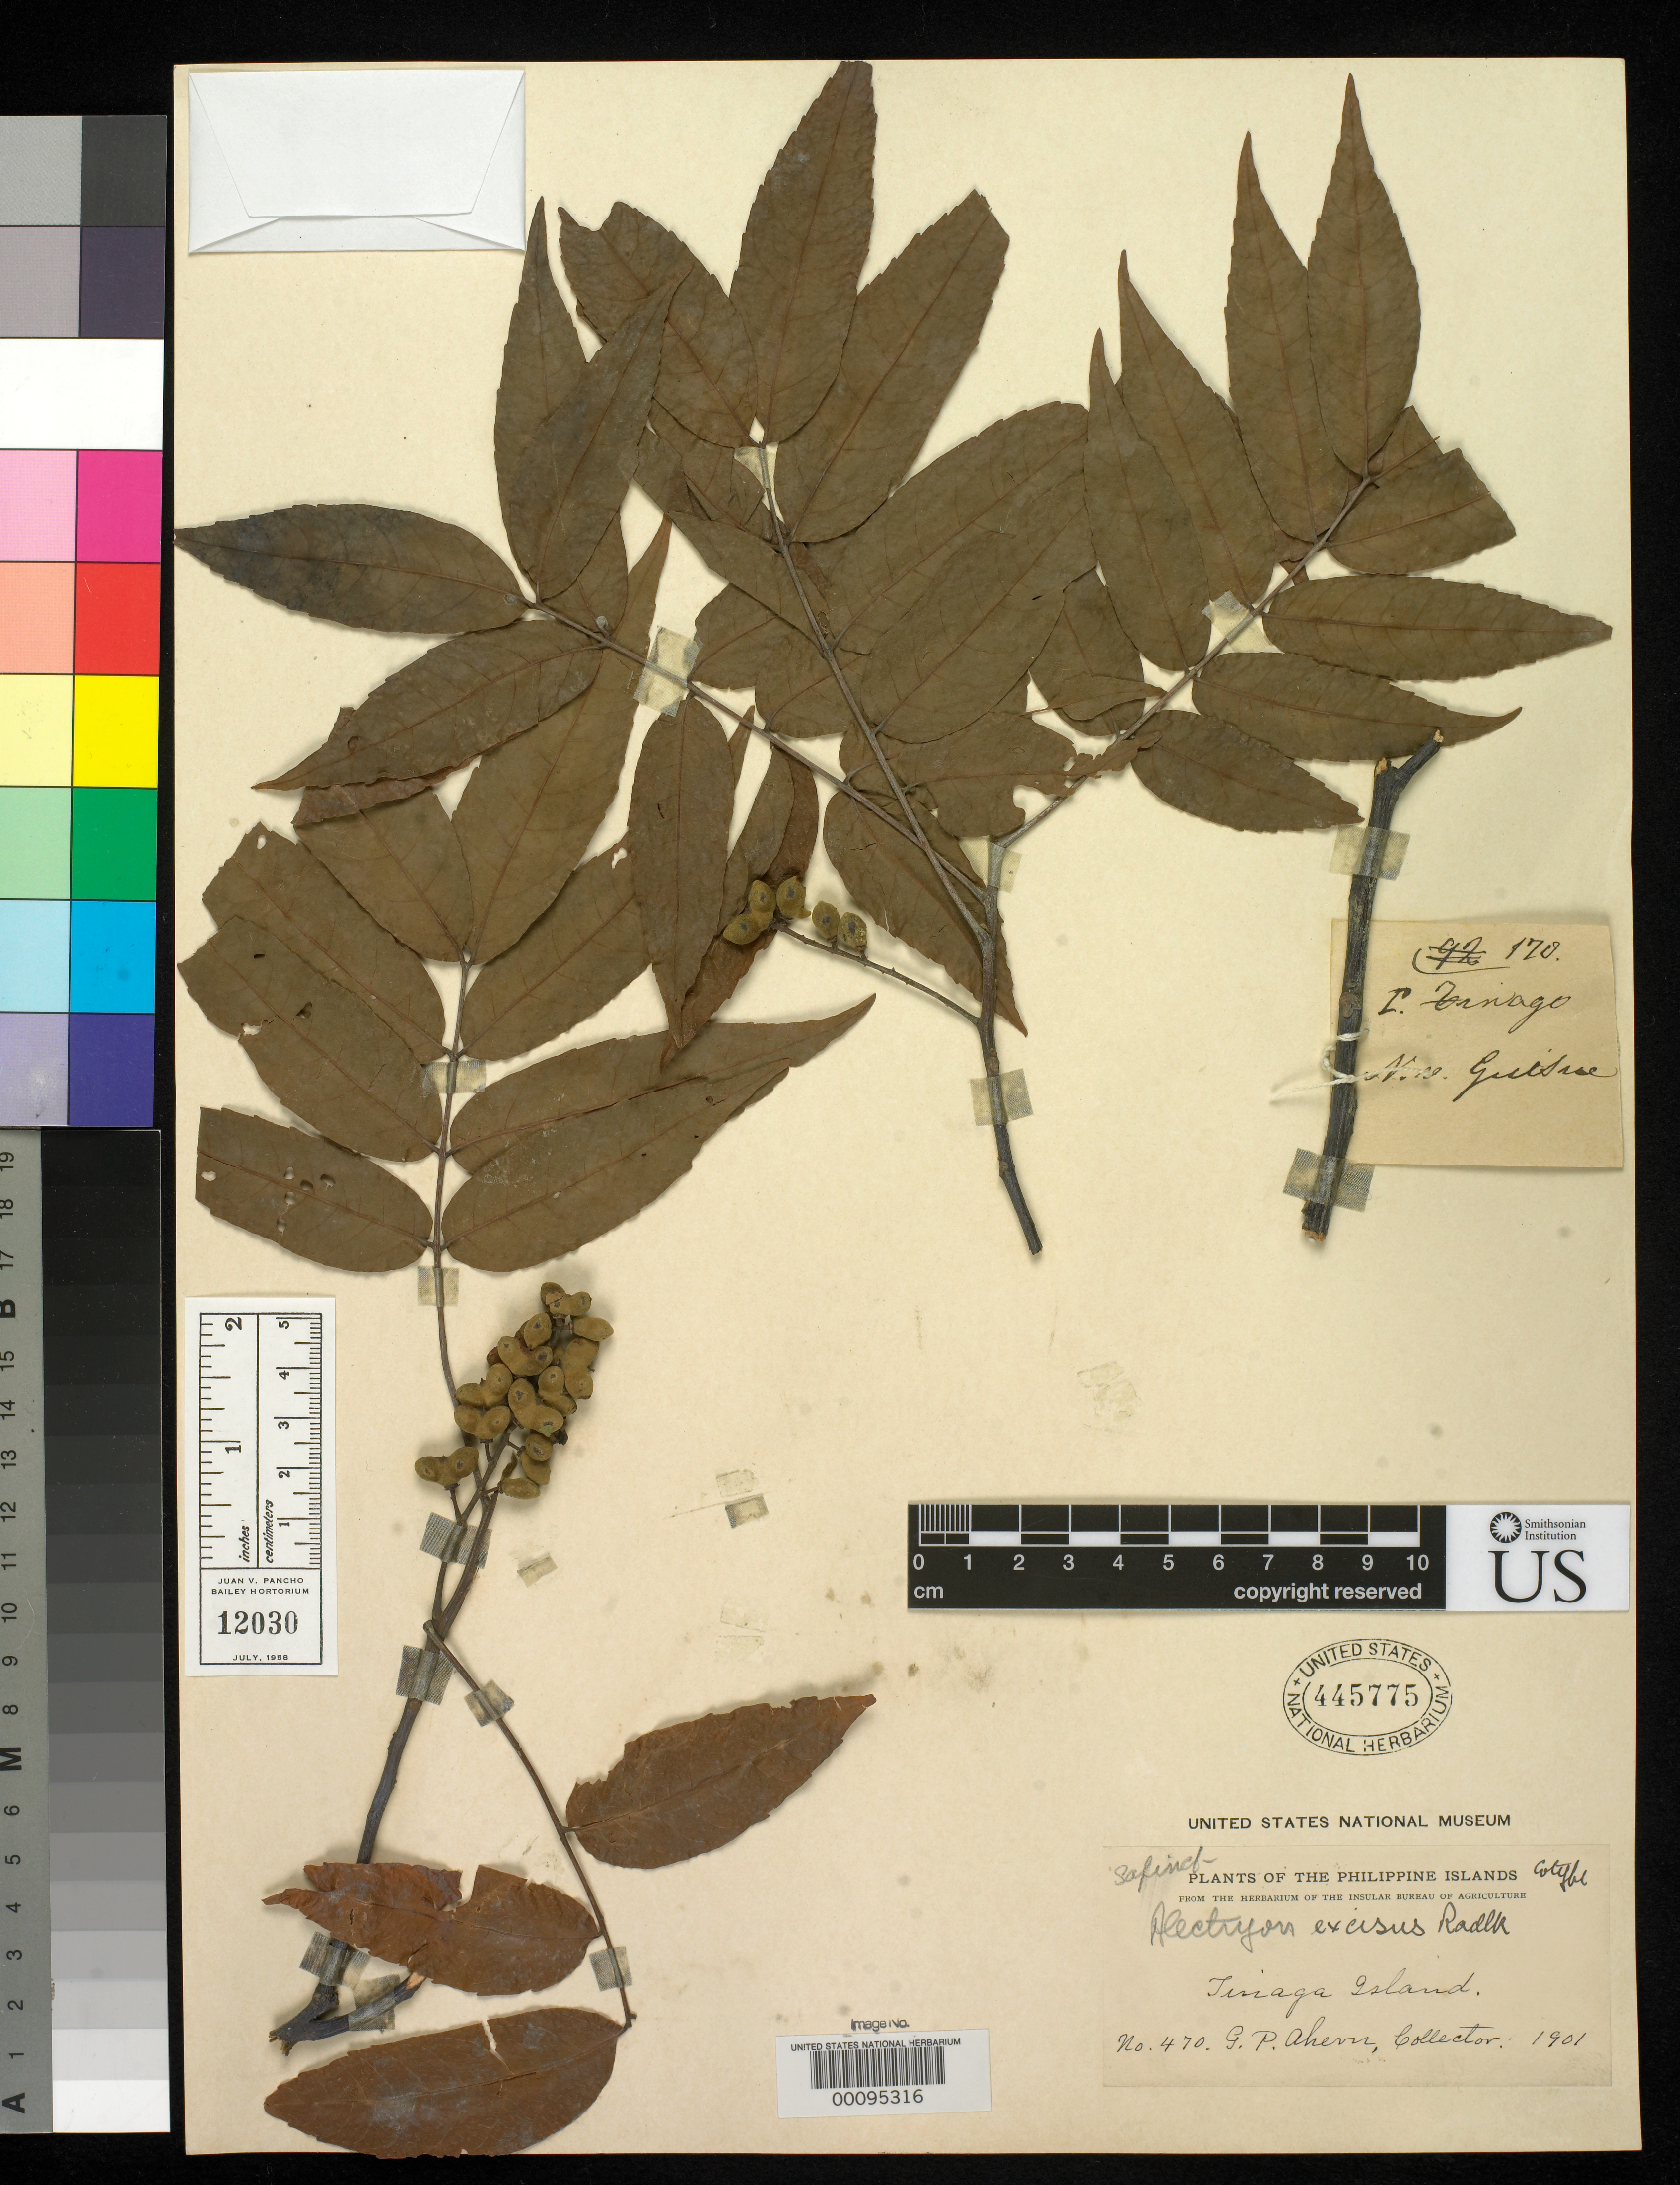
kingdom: Plantae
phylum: Tracheophyta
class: Magnoliopsida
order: Sapindales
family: Sapindaceae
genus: Alectryon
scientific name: Alectryon excisus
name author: Radlk.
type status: Isotype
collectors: G. Ahern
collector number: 470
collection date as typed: Feb 1901 to -- May 1901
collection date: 1901-02/1901-05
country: Philippines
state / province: Bicol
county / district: Camarines Norte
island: Tinago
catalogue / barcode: US 445775